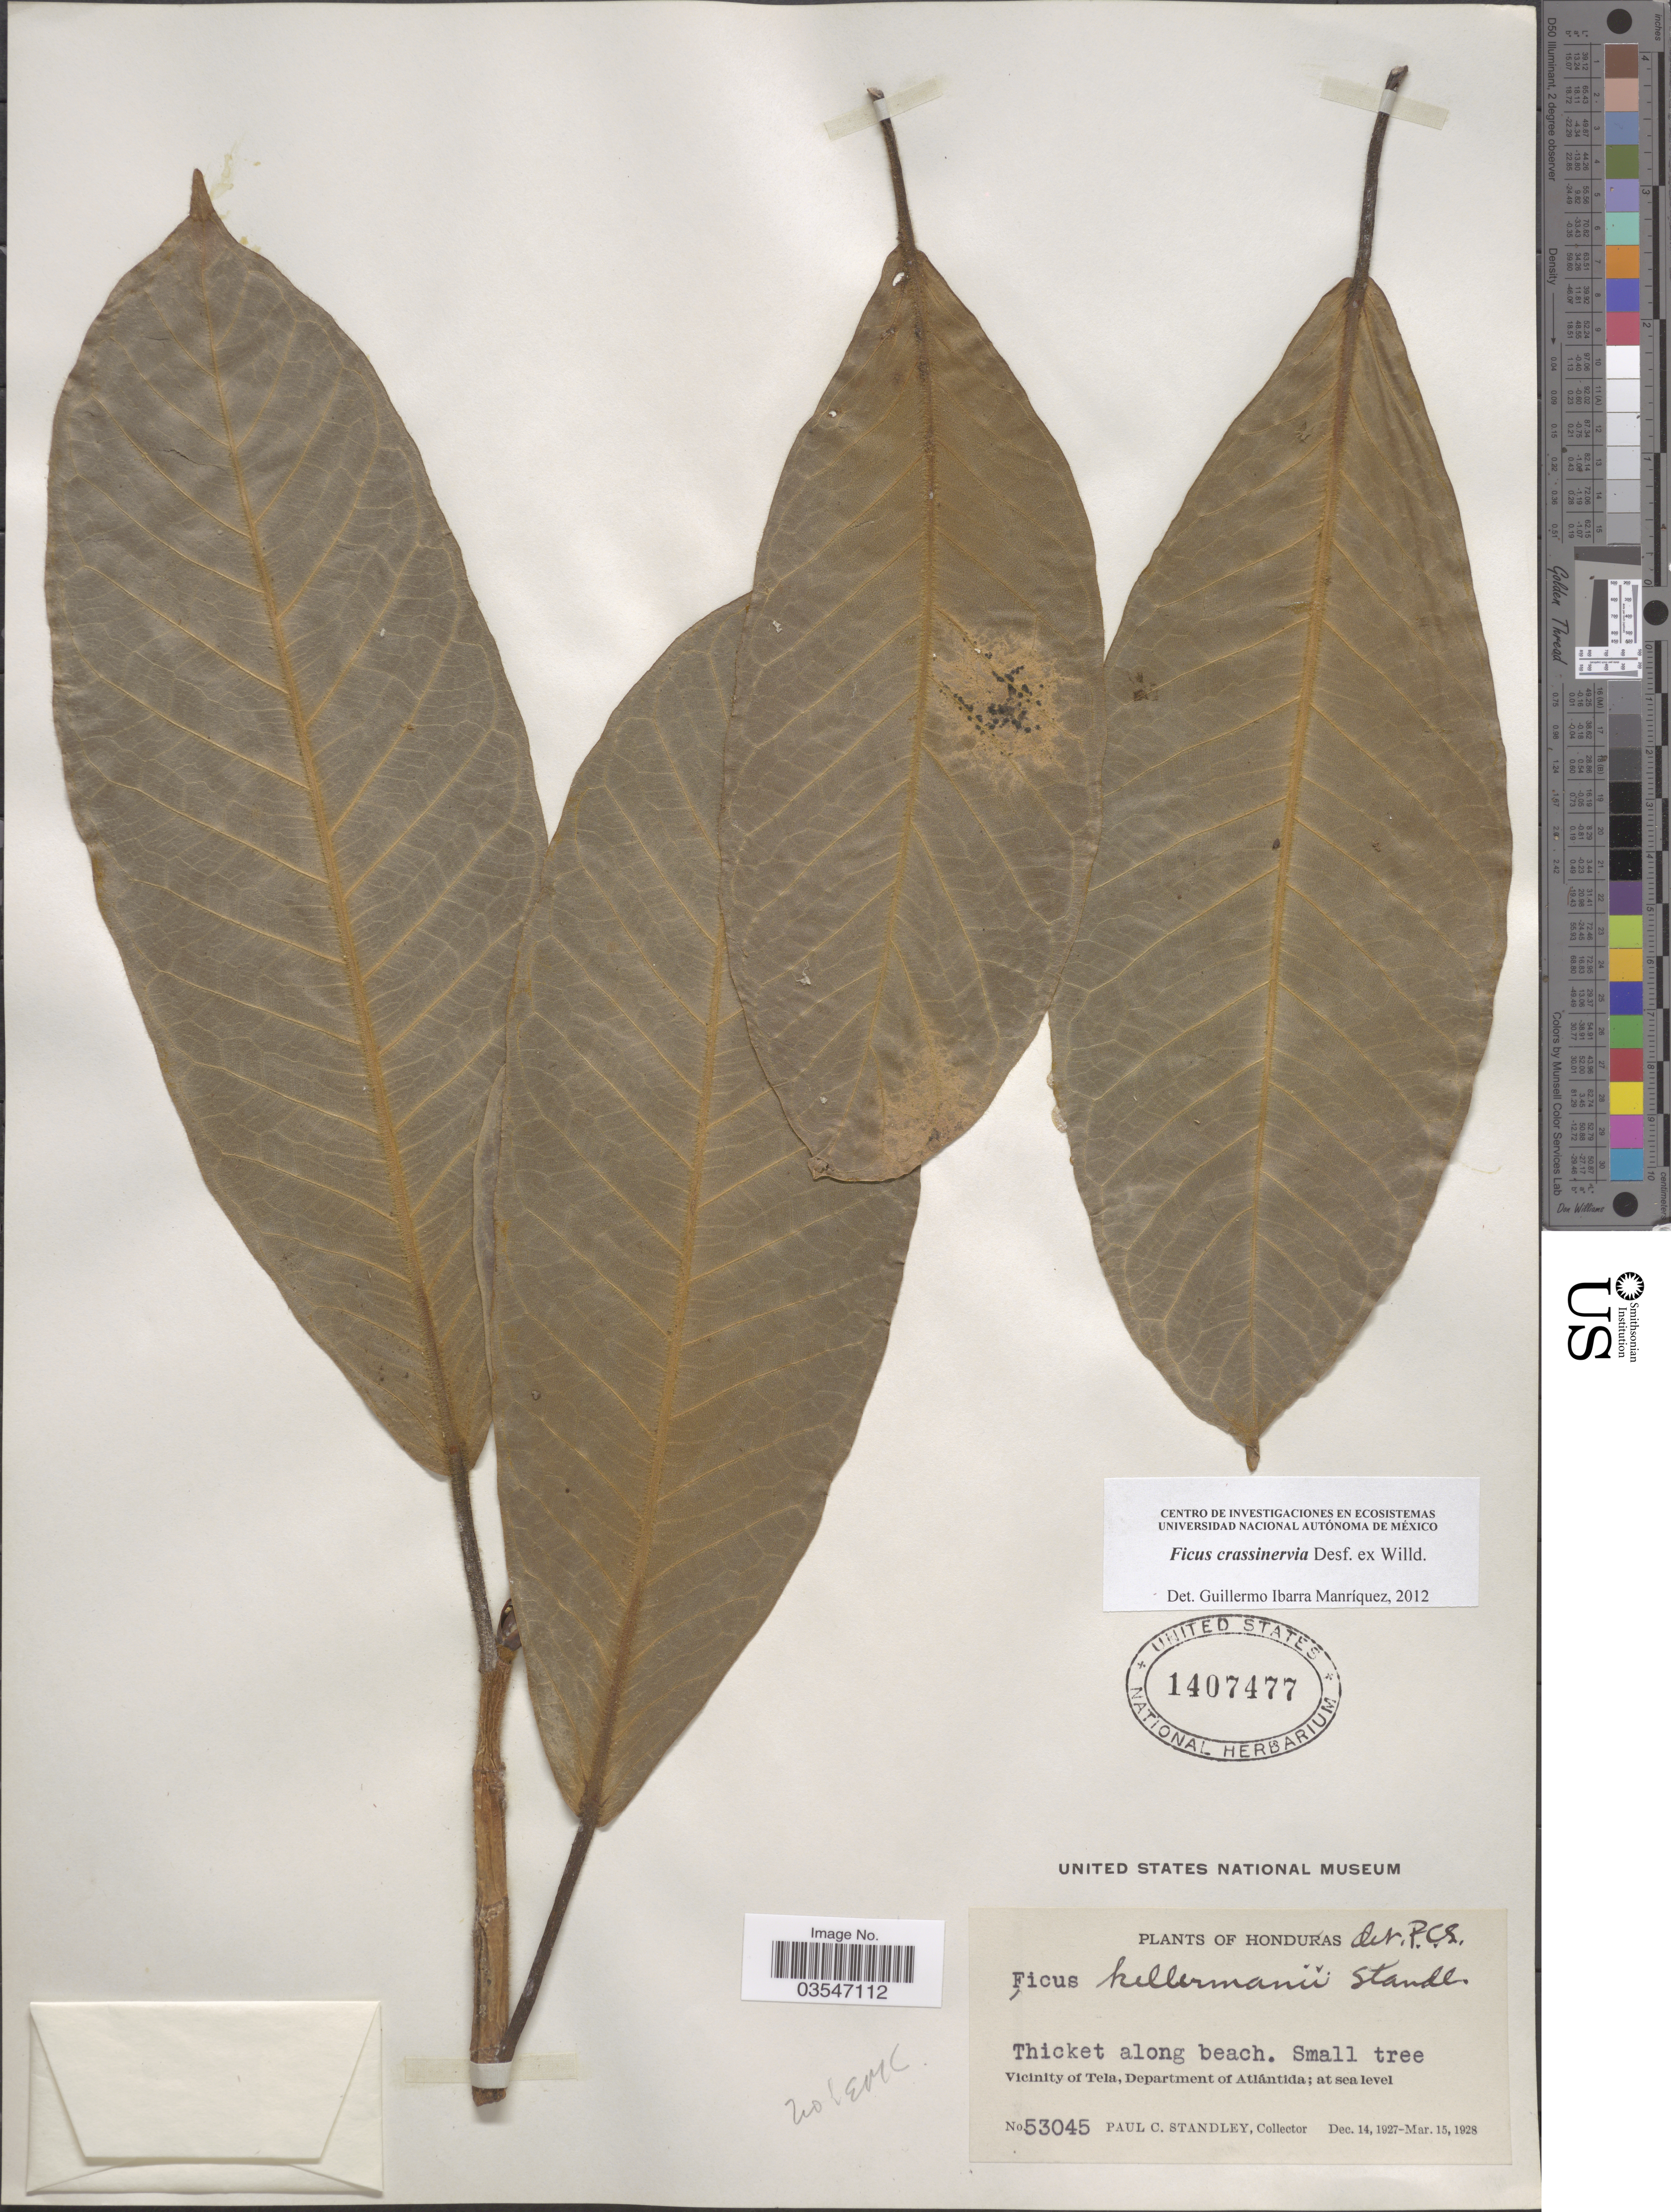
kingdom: Plantae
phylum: Tracheophyta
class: Magnoliopsida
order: Rosales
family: Moraceae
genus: Ficus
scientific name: Ficus crassinervia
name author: Desf. ex Willd.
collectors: P. C. Standley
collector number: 53045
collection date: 1927-12-14/1928-03-15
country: Honduras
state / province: Atlantida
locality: Thicket along beach. Vicinity of Tela, Department of Atlántida.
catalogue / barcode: US 1407477